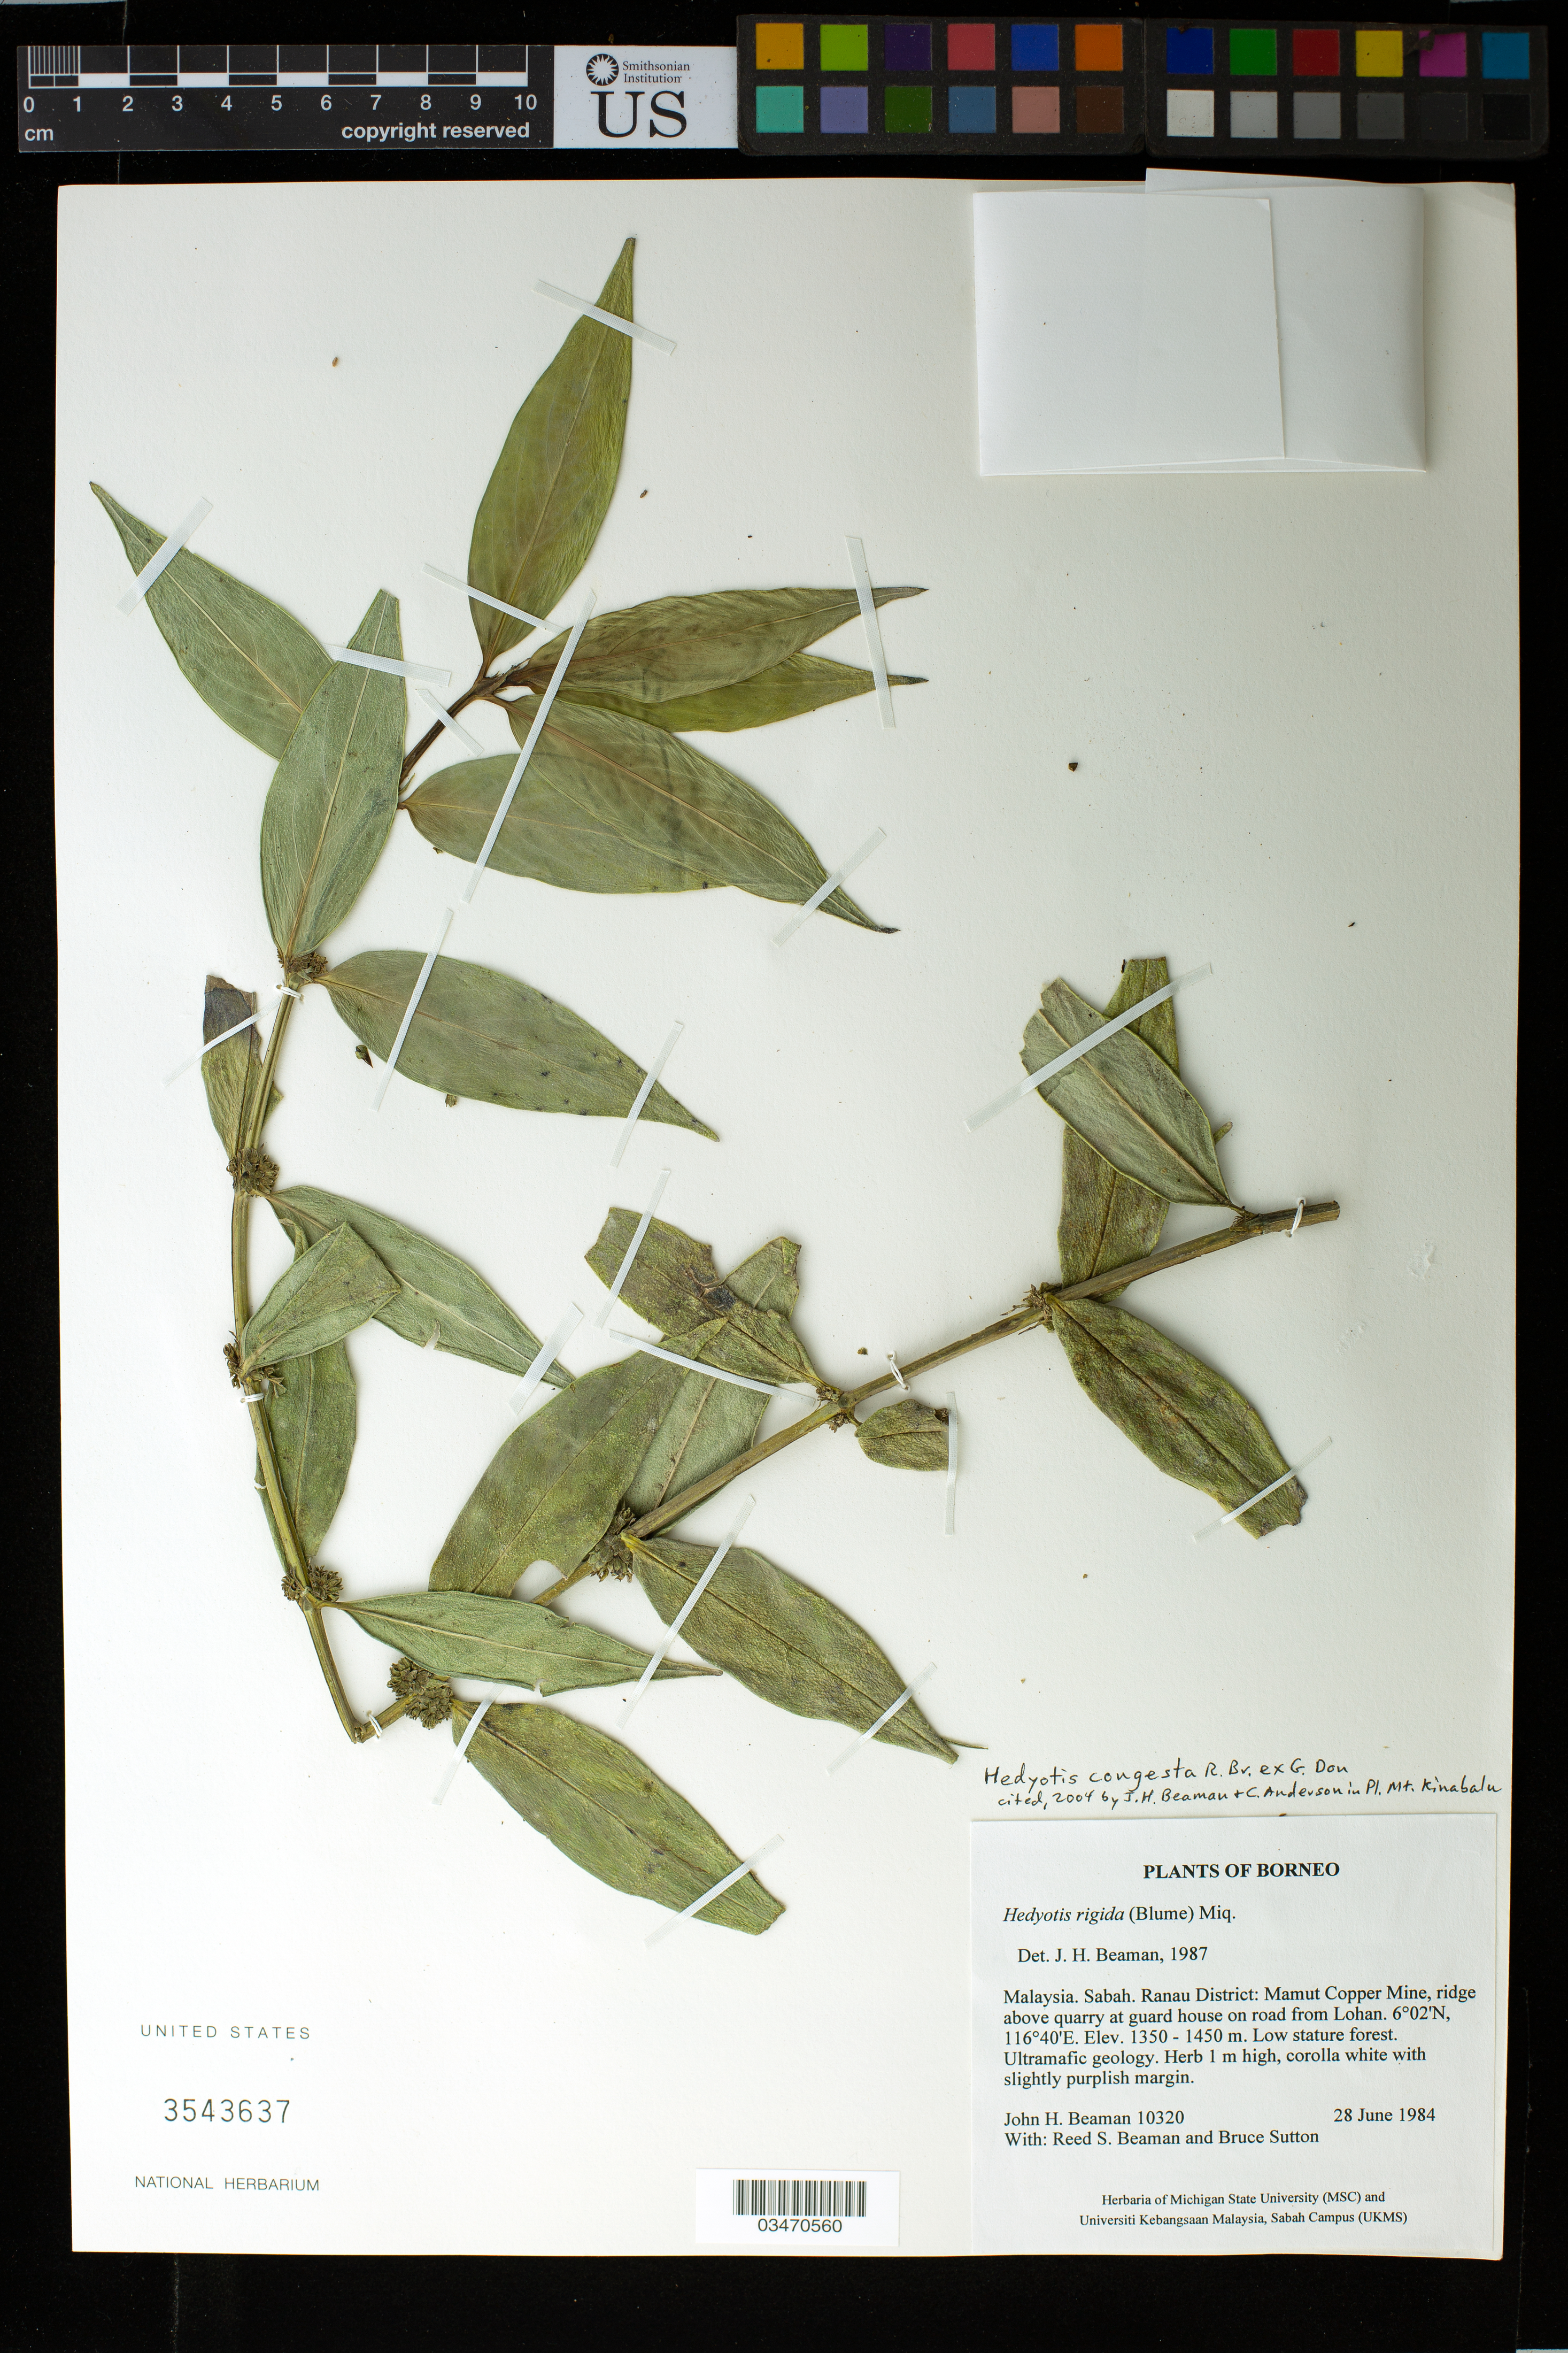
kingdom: Plantae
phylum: Tracheophyta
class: Magnoliopsida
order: Gentianales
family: Rubiaceae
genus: Hedyotis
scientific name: Hedyotis rigida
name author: (Blume) Walp.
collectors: J. H. Beaman, R. S. Beaman & B. Sutton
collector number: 10320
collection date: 1984-06-28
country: Malaysia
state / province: Sabah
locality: Borneo. Malaysia. Sabah. Ranau District: Mamut Copper Mine, ridge above quarry at guard house on road from Lohan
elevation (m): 1350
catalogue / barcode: US 3543637